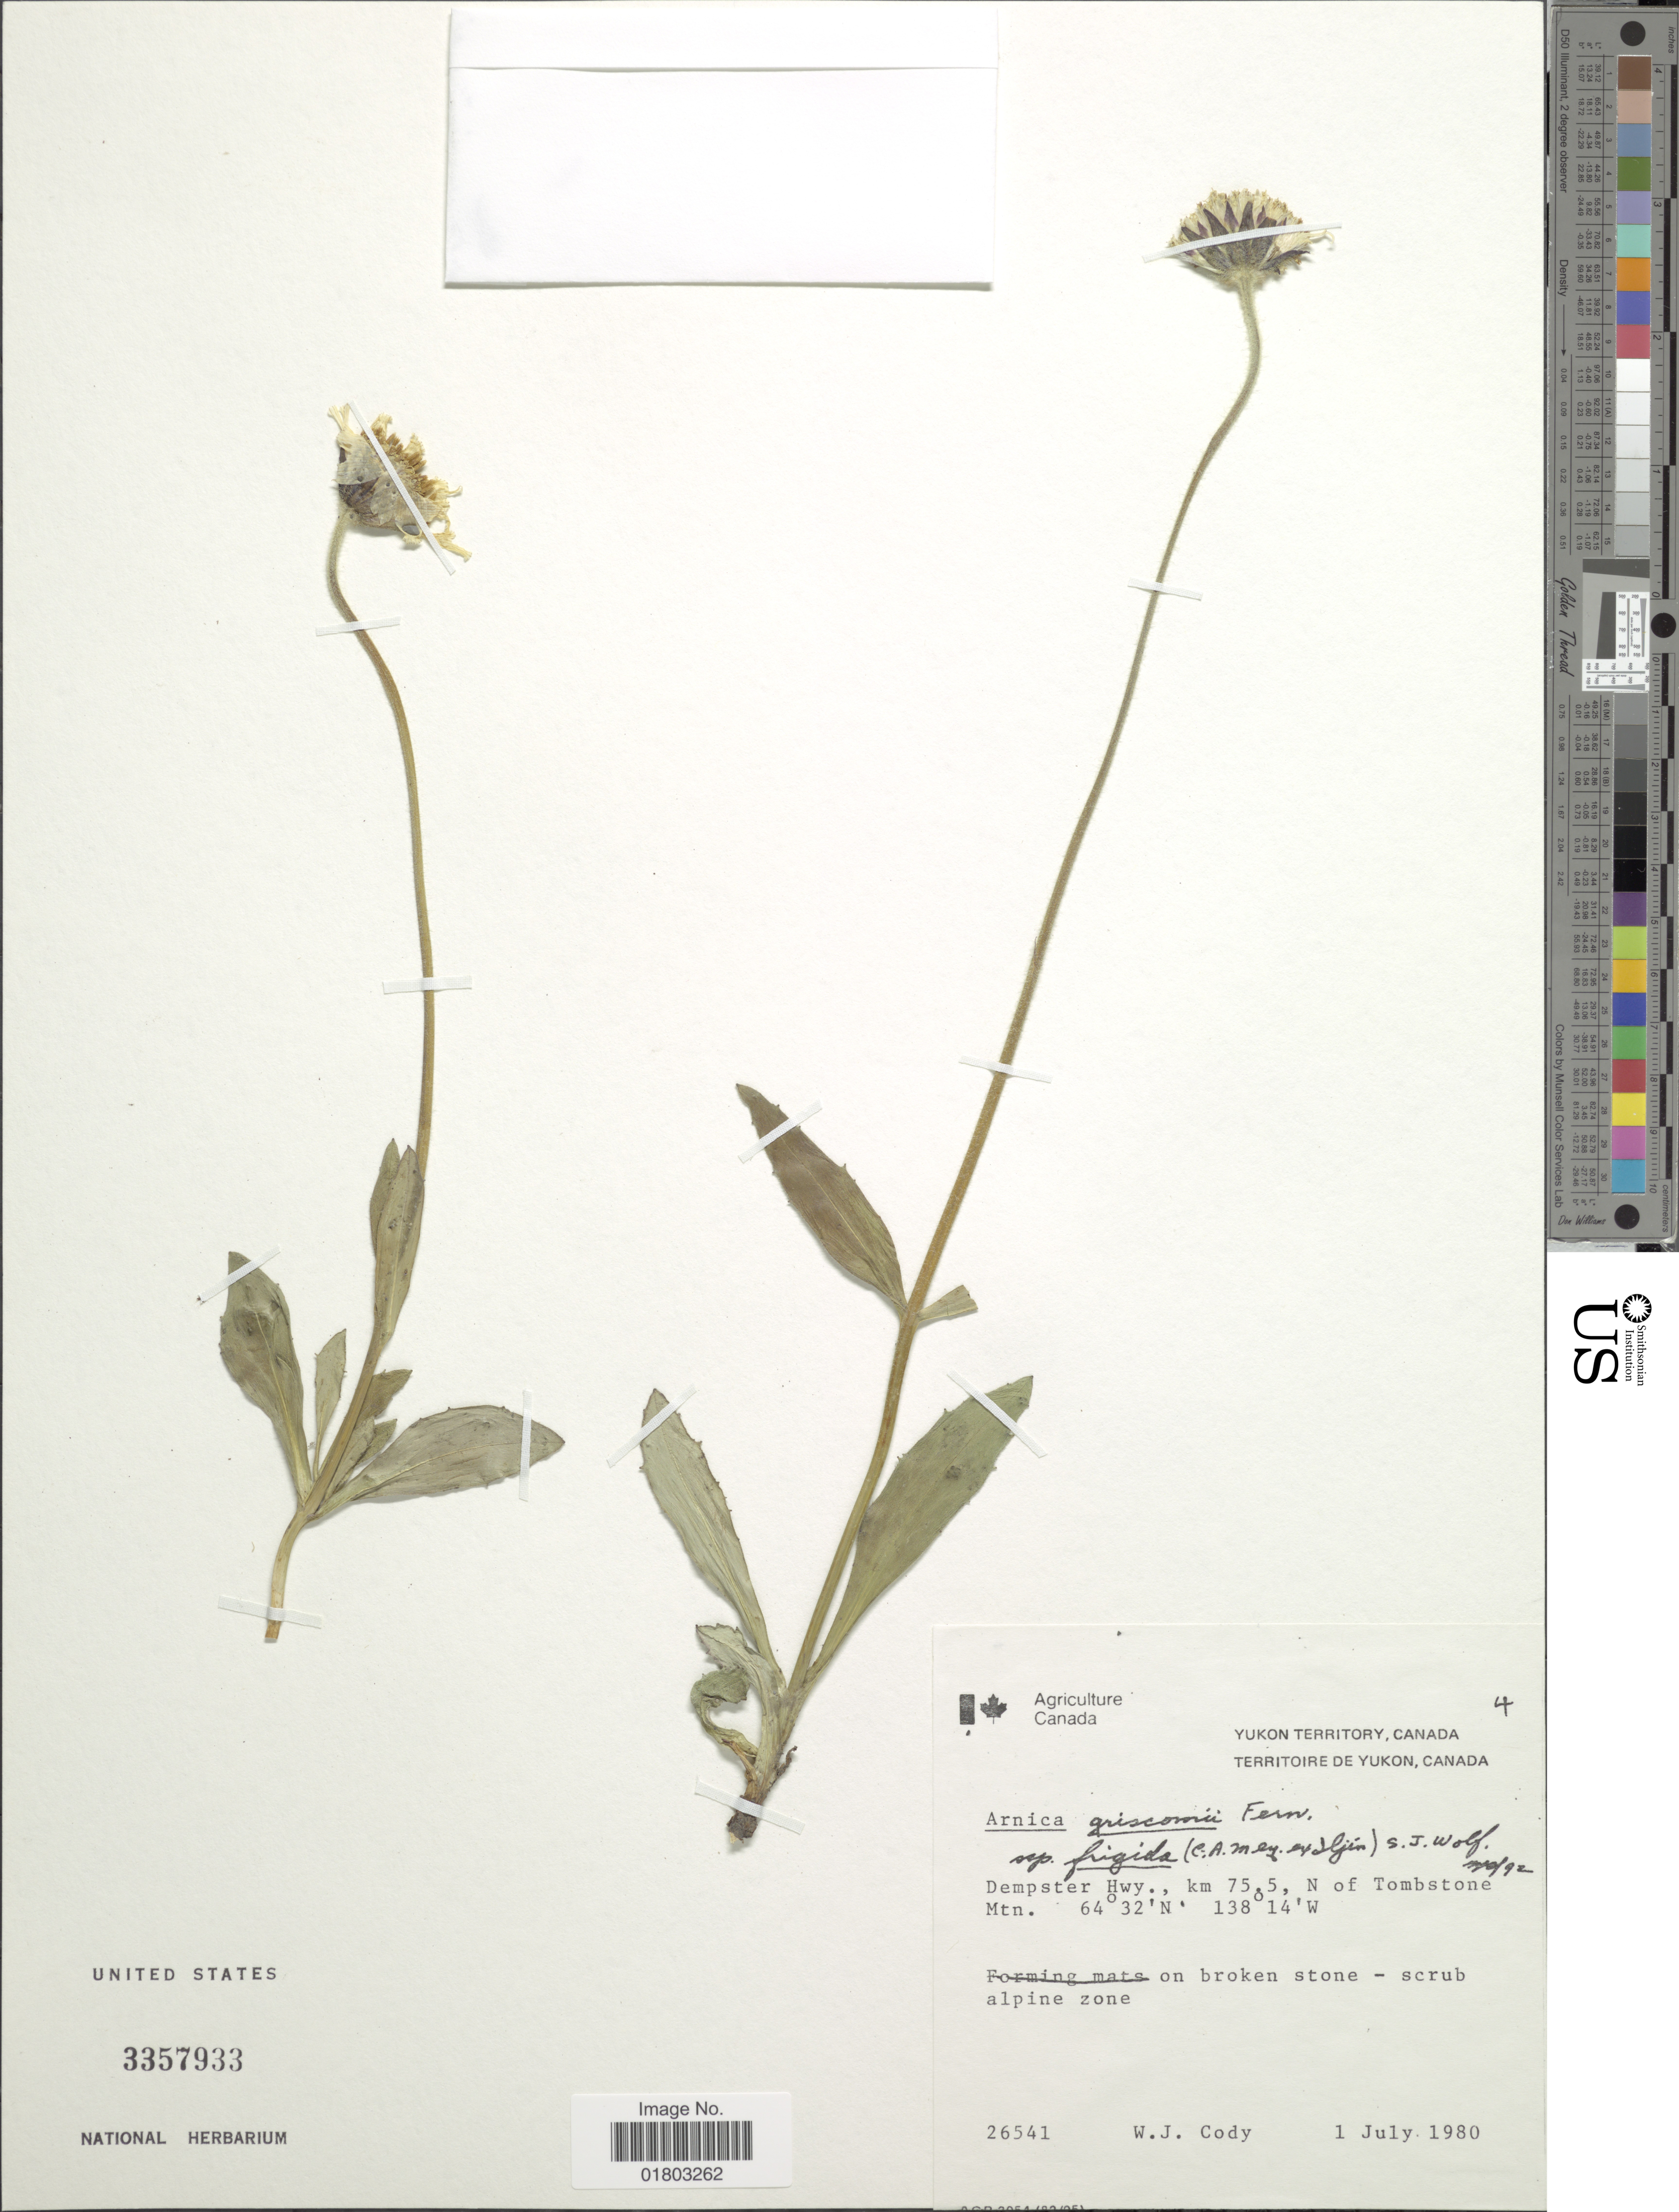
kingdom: Plantae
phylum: Tracheophyta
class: Magnoliopsida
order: Asterales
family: Asteraceae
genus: Arnica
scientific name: Arnica griscomii subsp. frigida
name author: (C.A. Mey. ex Iljin) S.J. Wolf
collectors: W. Cody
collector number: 26541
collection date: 1980-07-01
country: Canada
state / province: Yukon Territory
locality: Dempster hwy., km 75.5, N of Tombstobe Mtn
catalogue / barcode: US 3357933